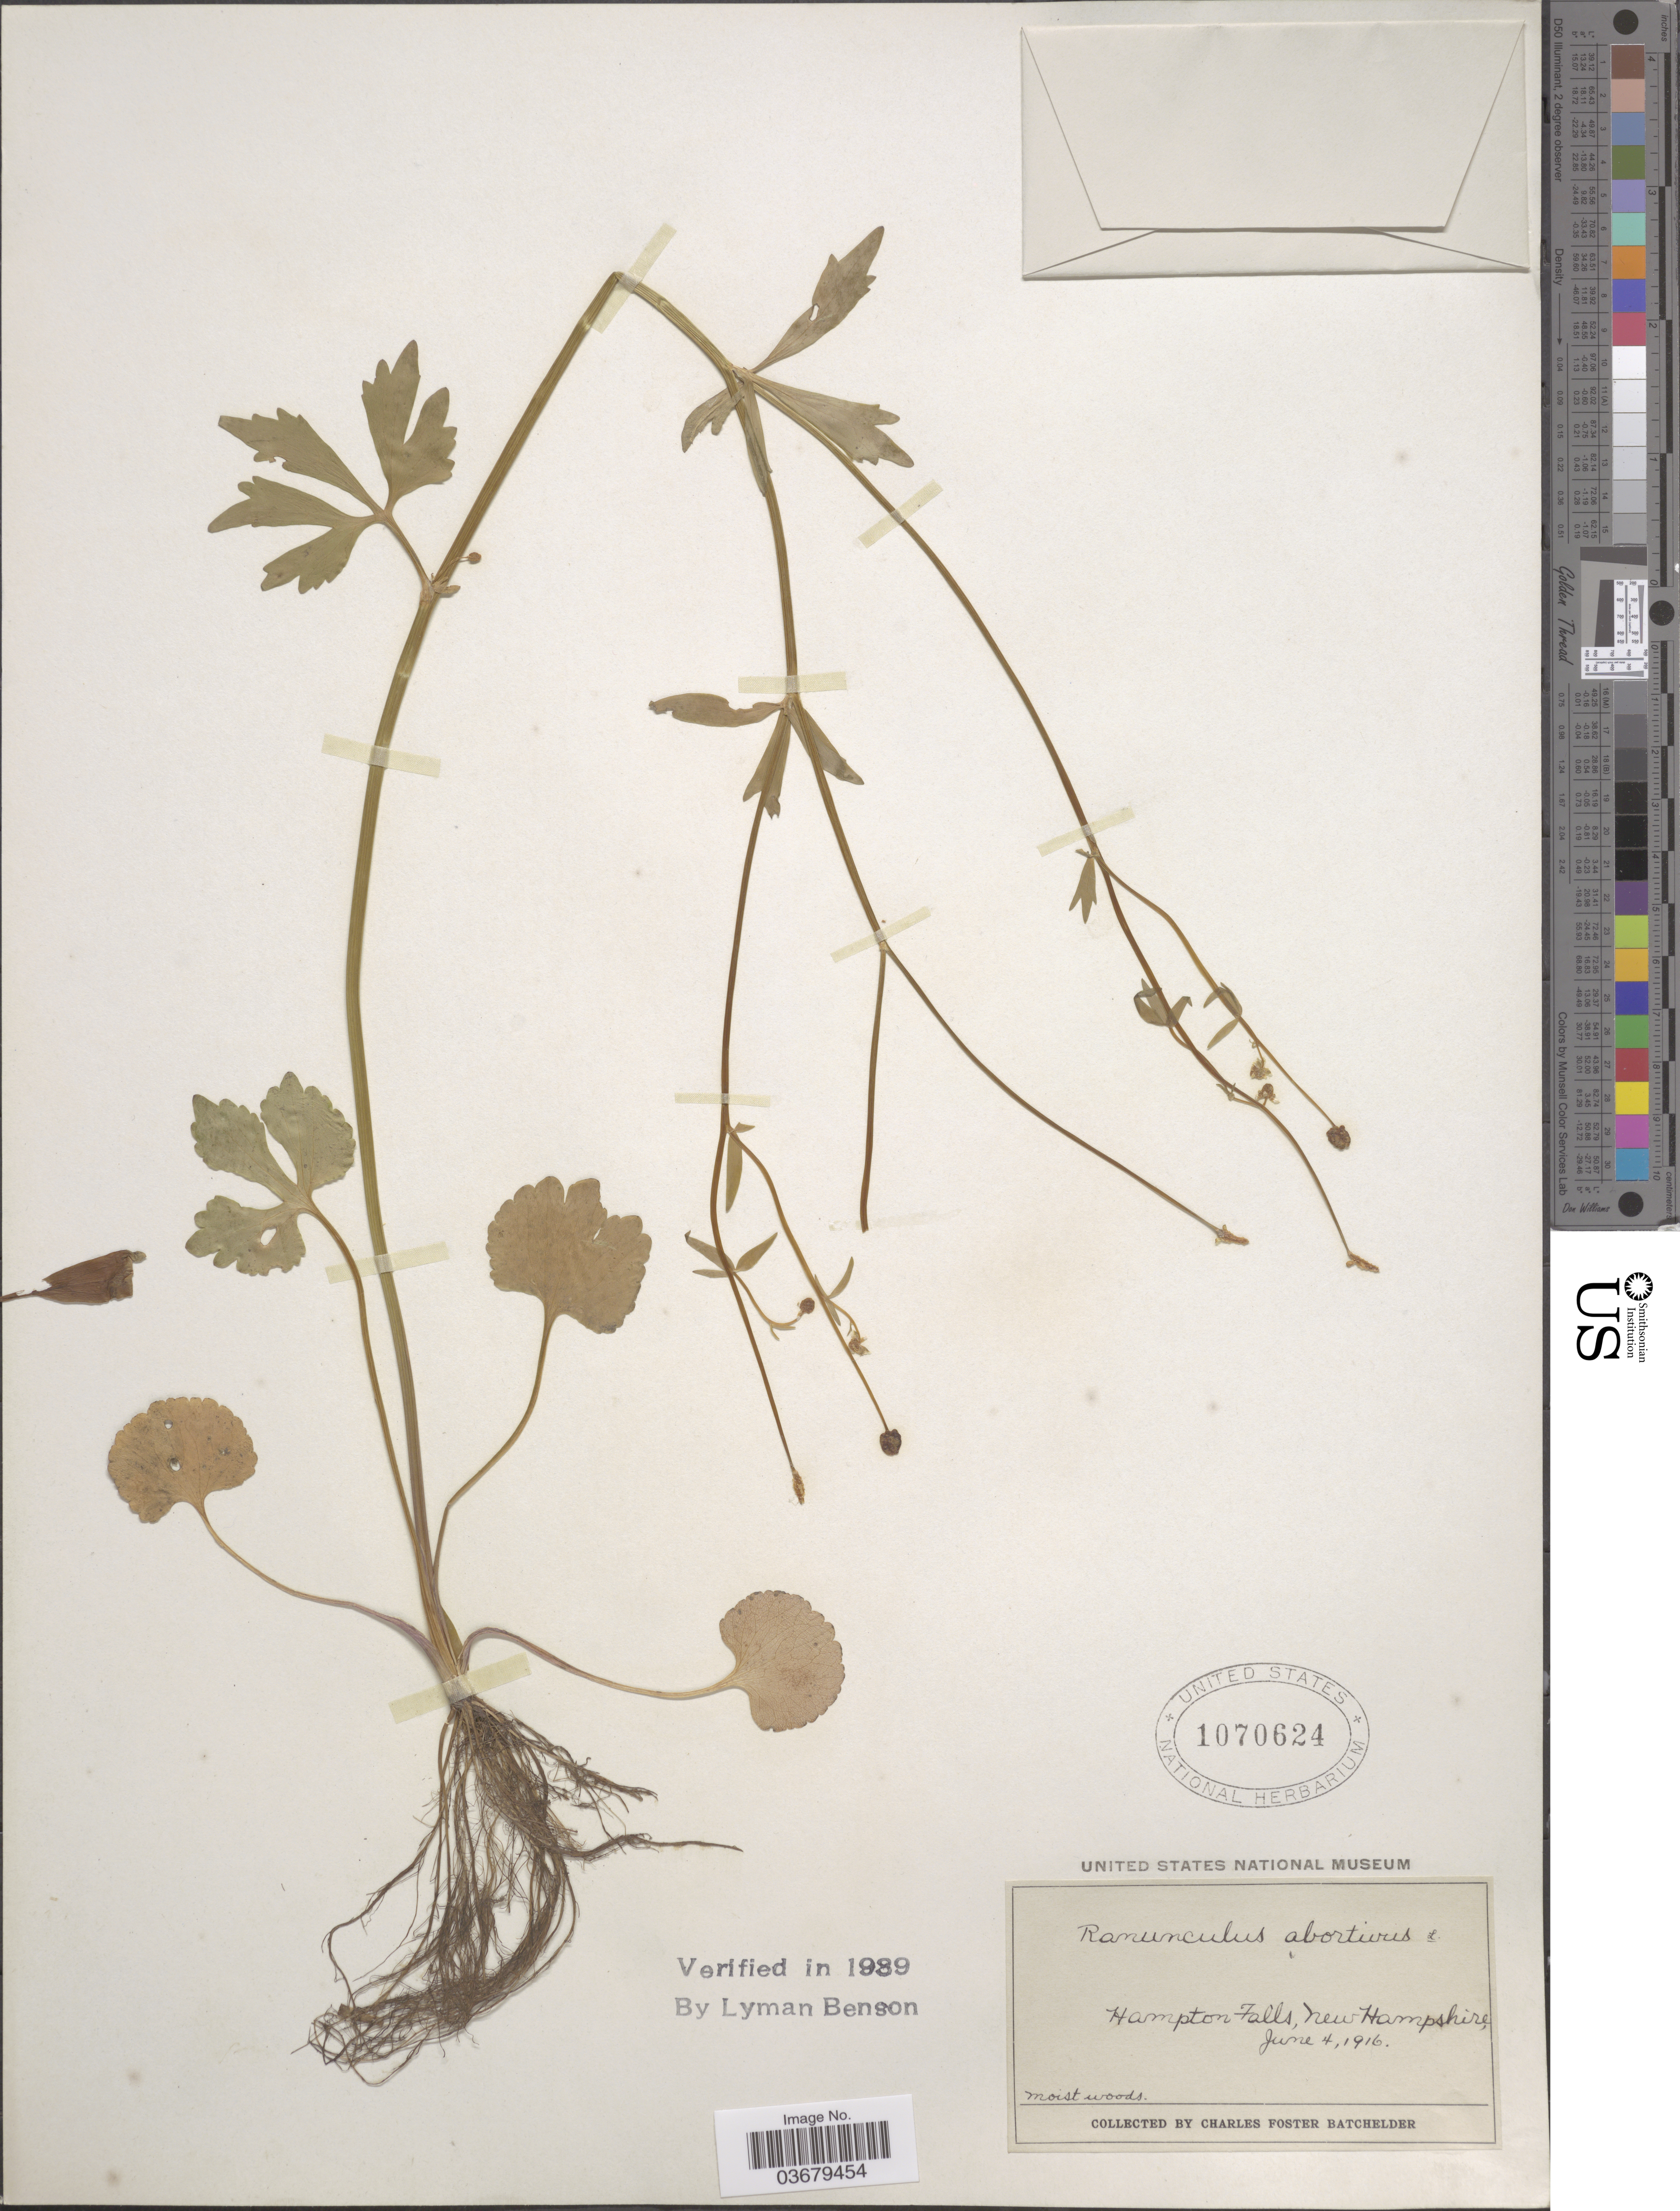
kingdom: Plantae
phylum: Tracheophyta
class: Magnoliopsida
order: Ranunculales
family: Ranunculaceae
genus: Ranunculus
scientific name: Ranunculus abortivus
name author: L.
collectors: C. Batchelder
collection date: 1916-06-04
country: United States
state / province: New Hampshire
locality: Hampton Falls.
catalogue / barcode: US 1070624